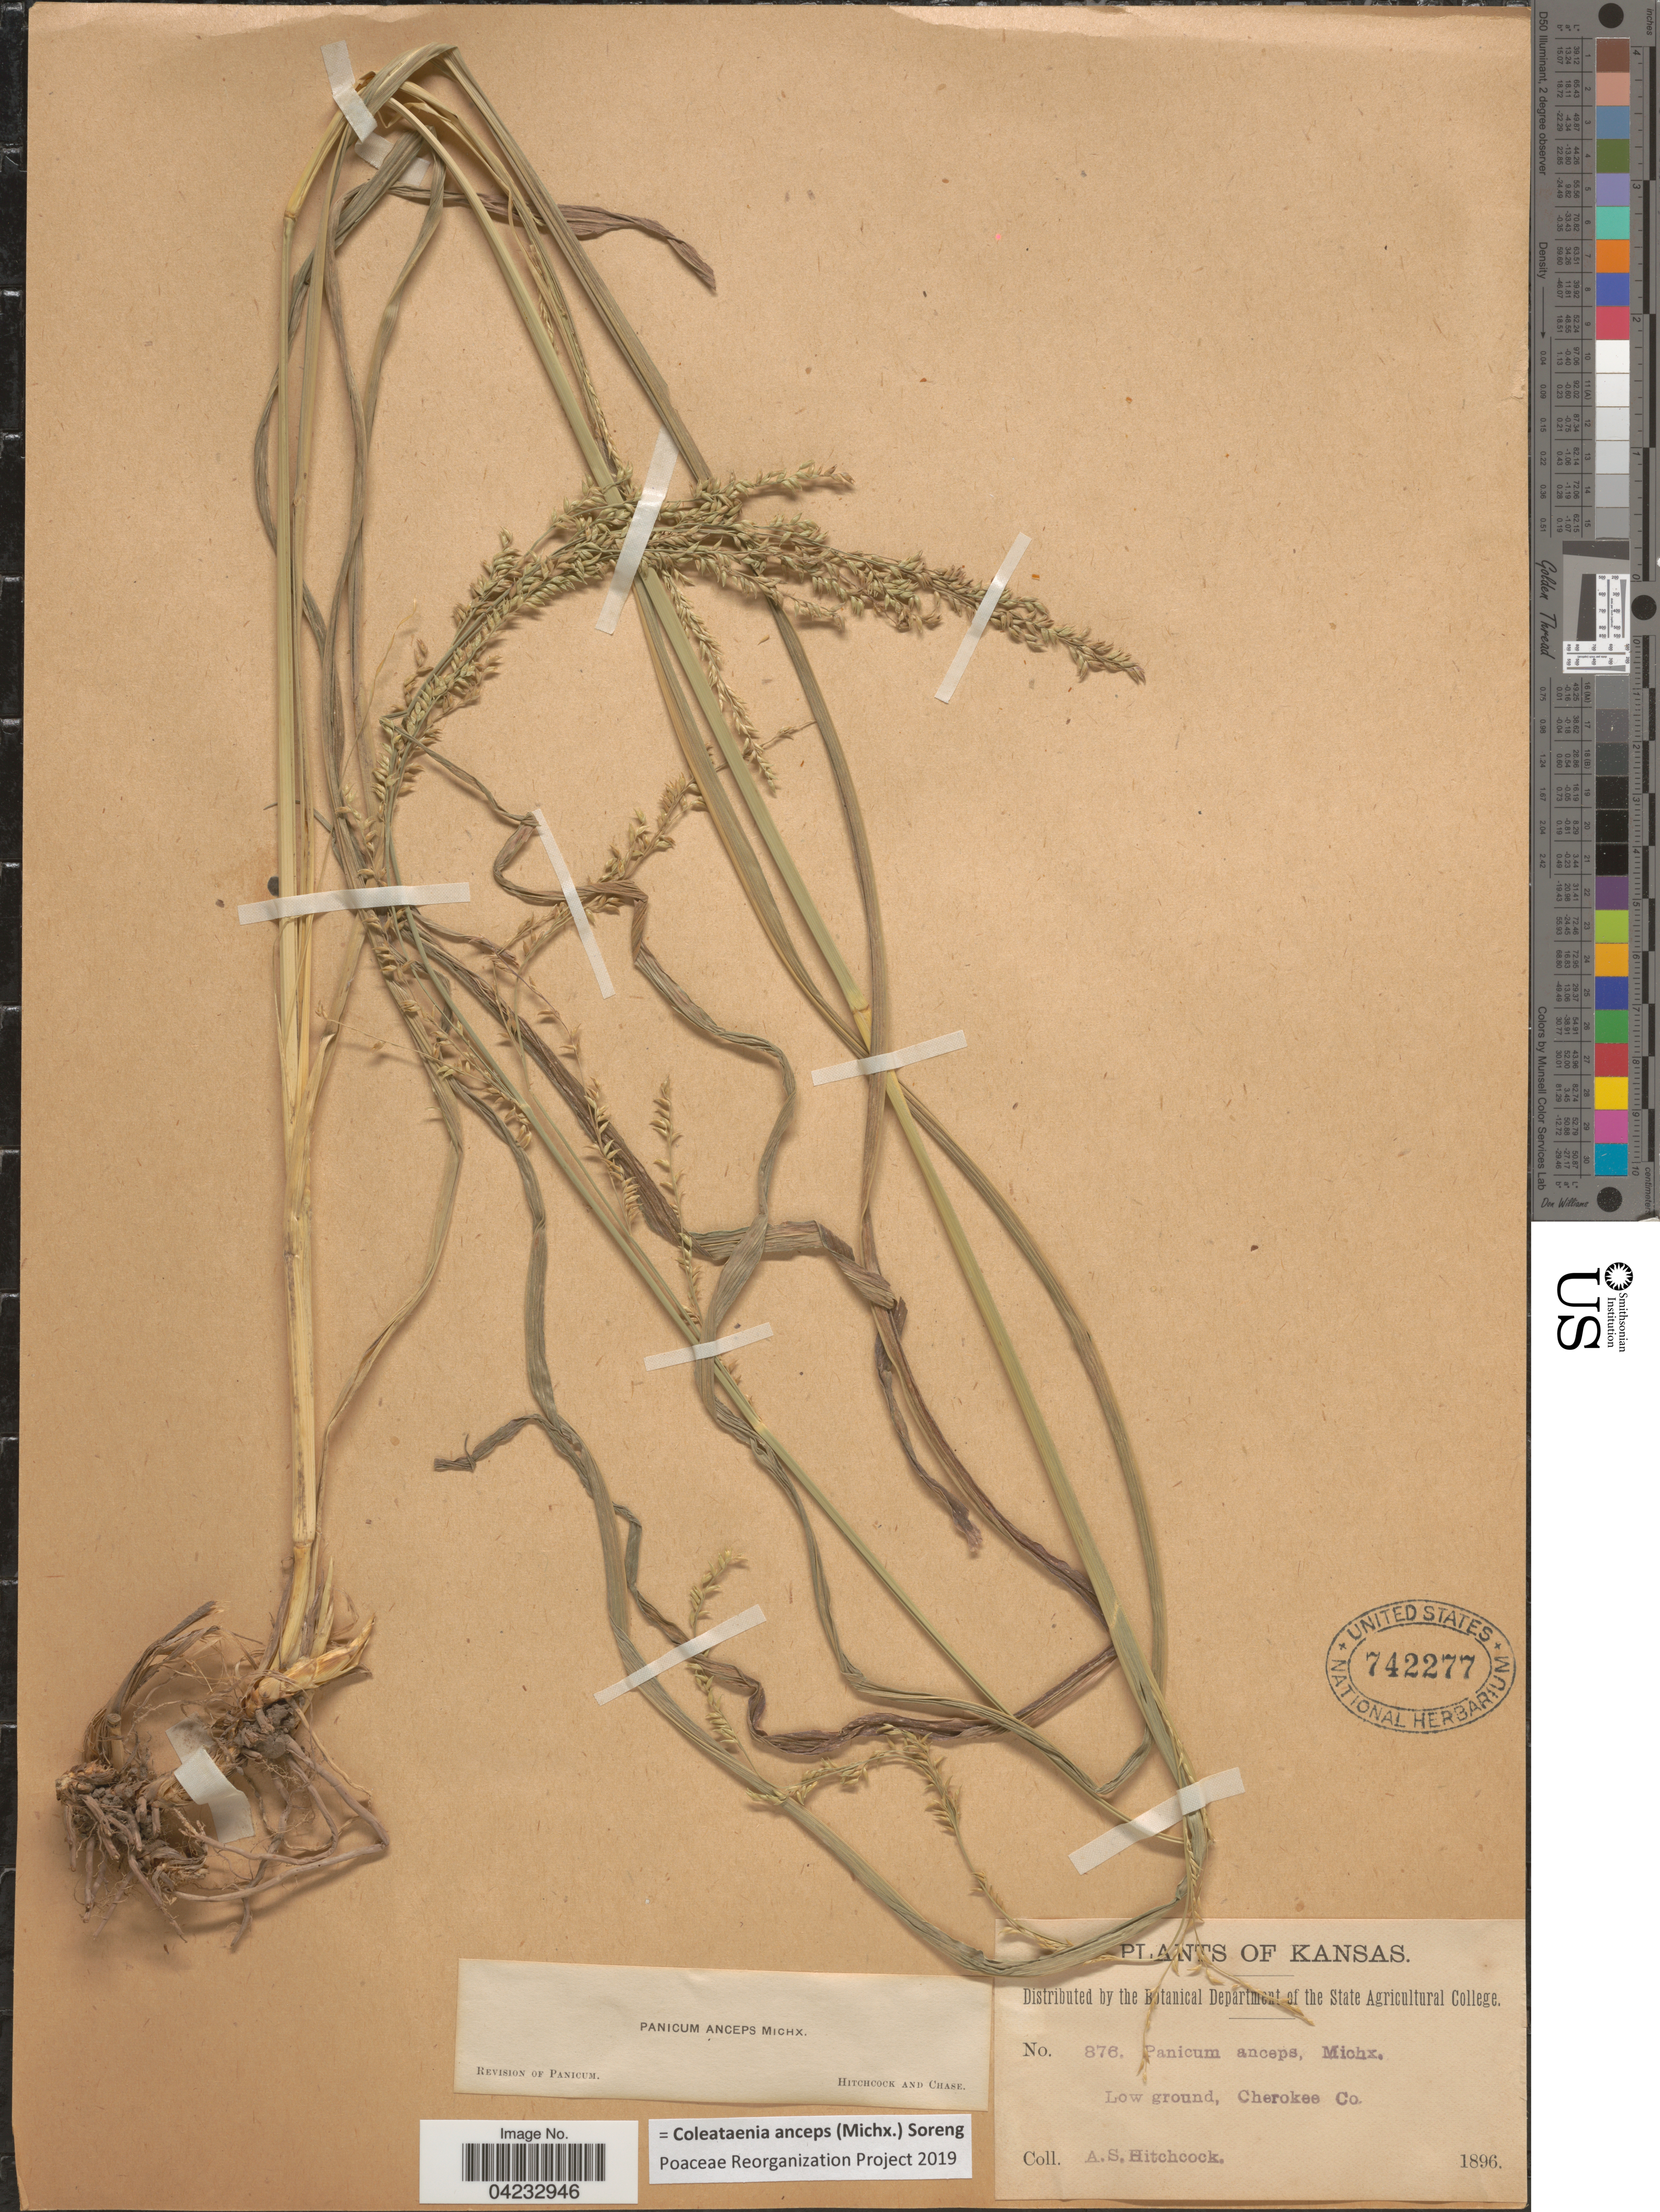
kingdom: Plantae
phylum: Tracheophyta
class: Liliopsida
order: Poales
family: Poaceae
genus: Coleataenia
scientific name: Coleataenia anceps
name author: (Michx.) Soreng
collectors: A. S. Hitchcock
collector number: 876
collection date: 1896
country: United States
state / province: Kansas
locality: Cherokee Co.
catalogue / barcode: US 742277